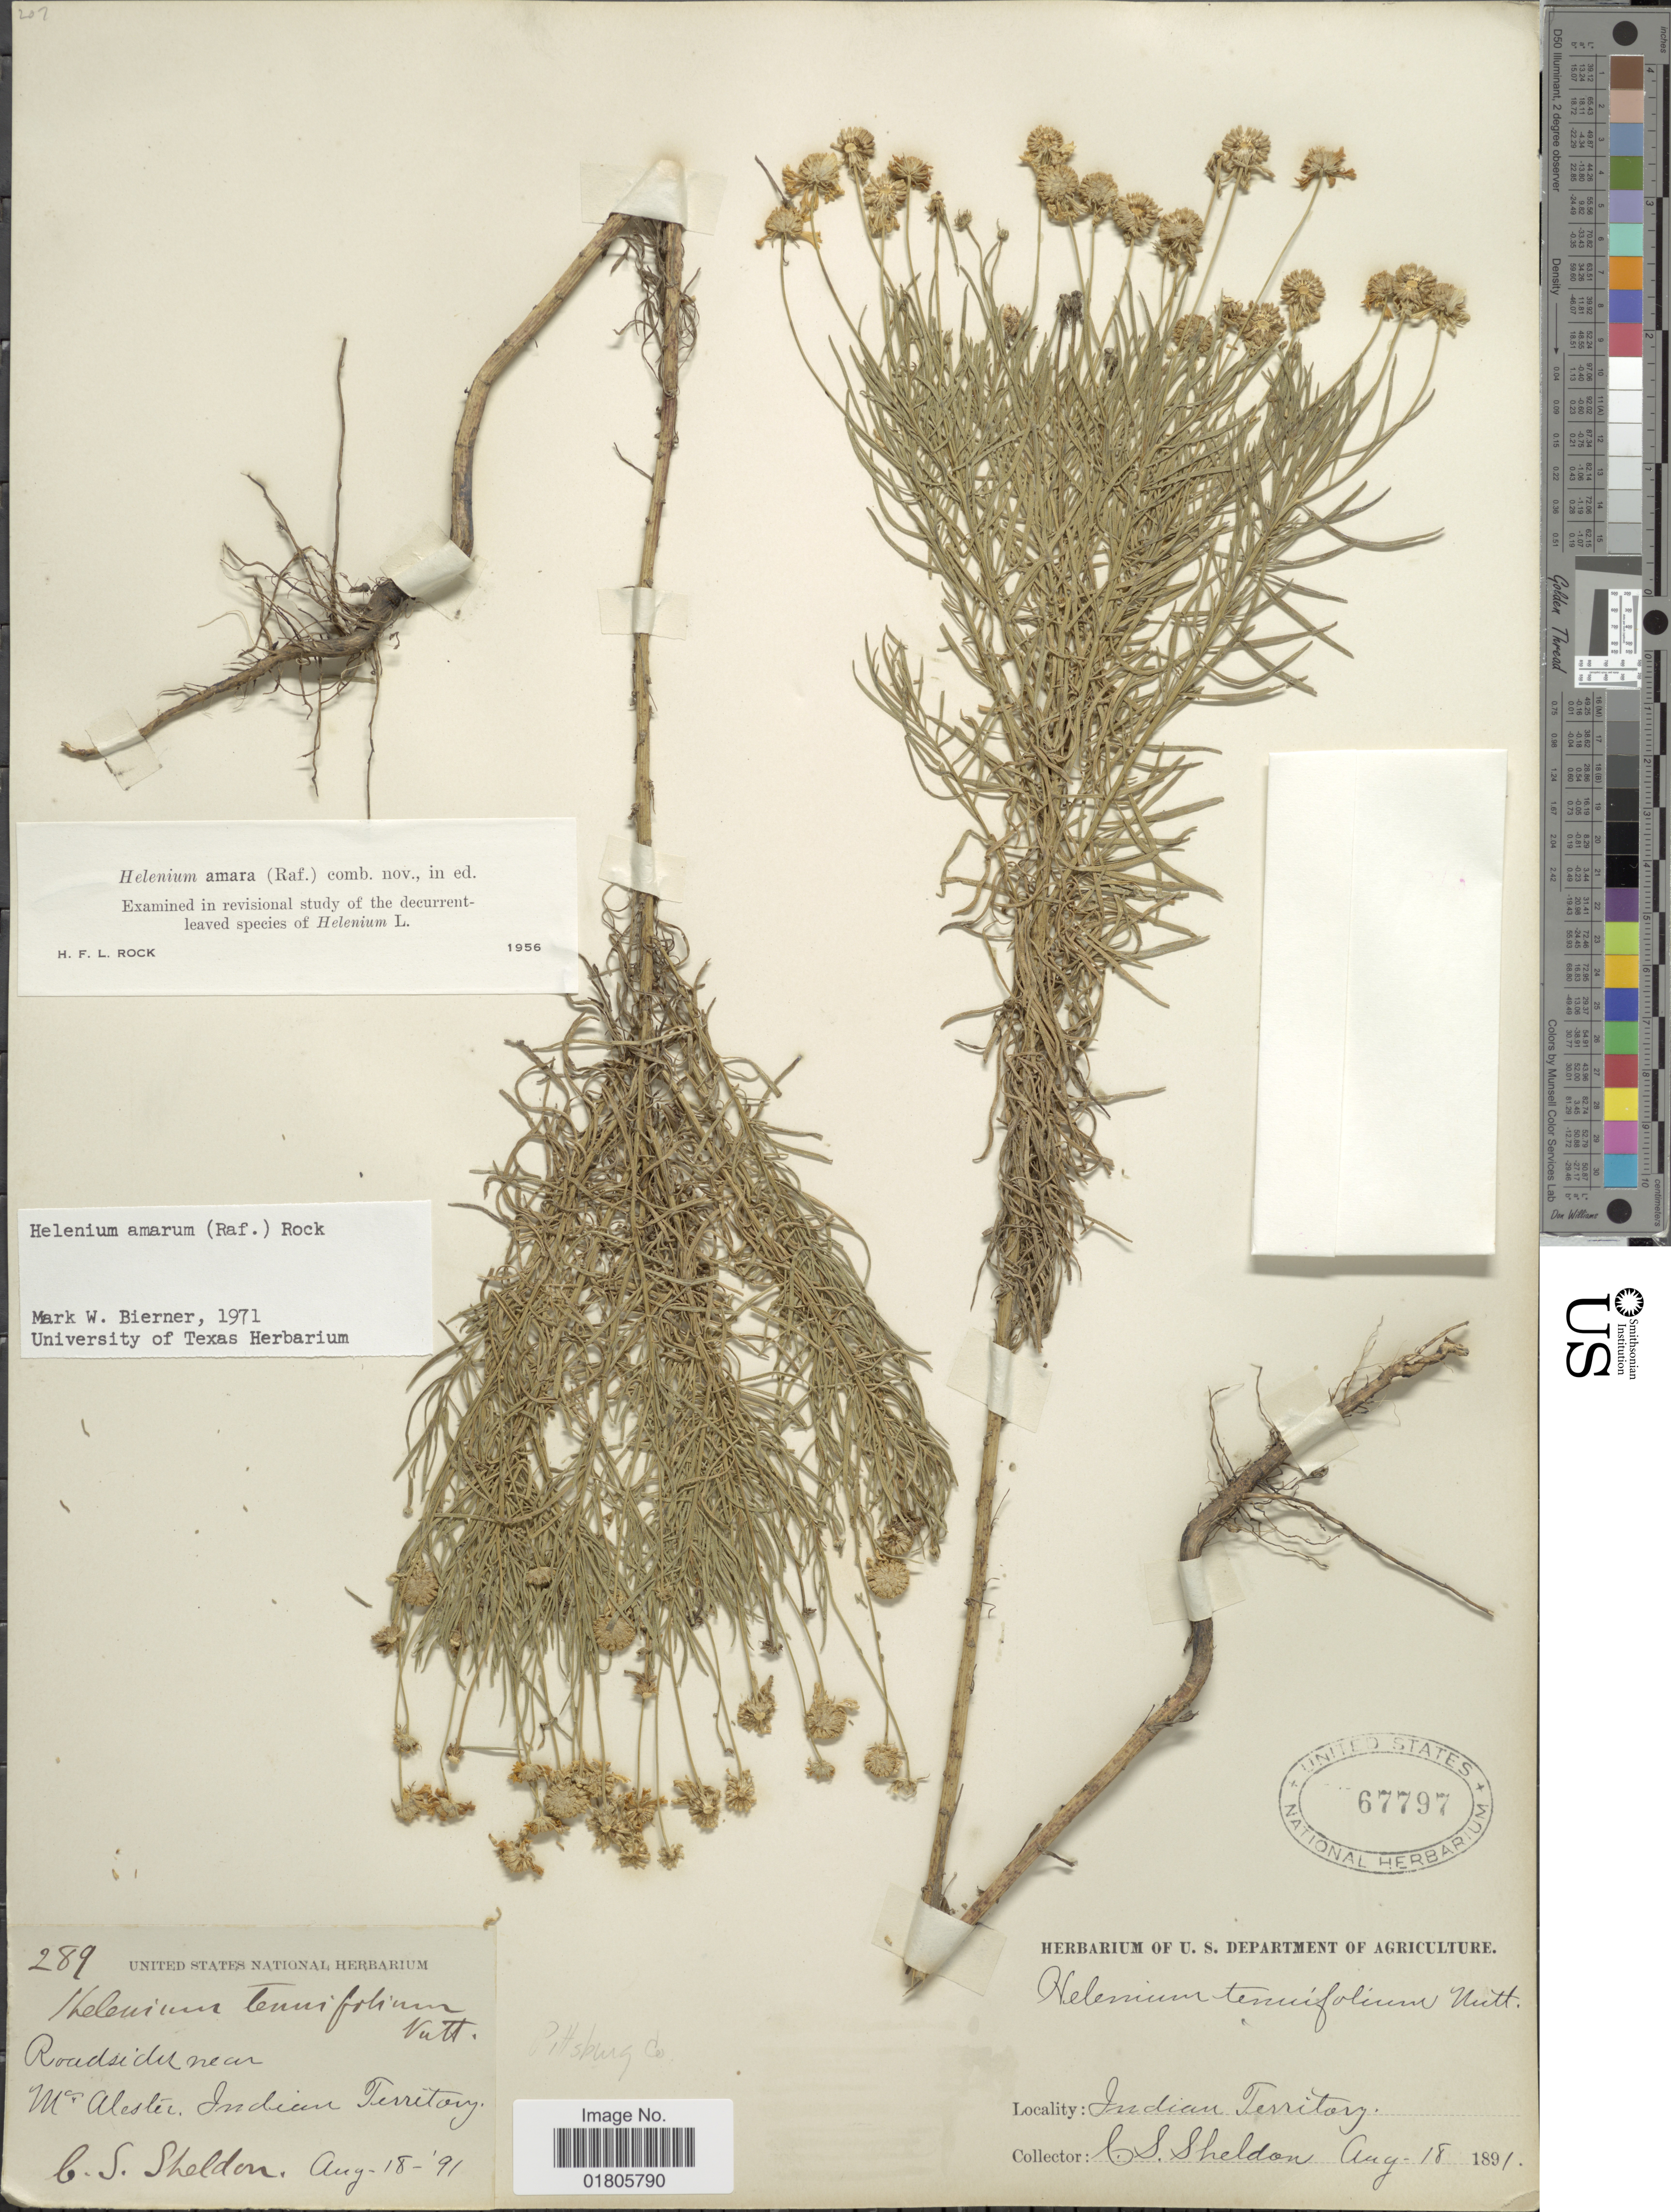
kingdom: Plantae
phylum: Tracheophyta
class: Magnoliopsida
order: Asterales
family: Asteraceae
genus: Helenium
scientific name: Helenium amarum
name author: (Raf.) H. Rock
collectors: C. S. Sheldon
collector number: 289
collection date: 1891-08-18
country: United States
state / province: Oklahoma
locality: Indian Territory. Roadside near Mc. Alester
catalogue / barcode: US 67797